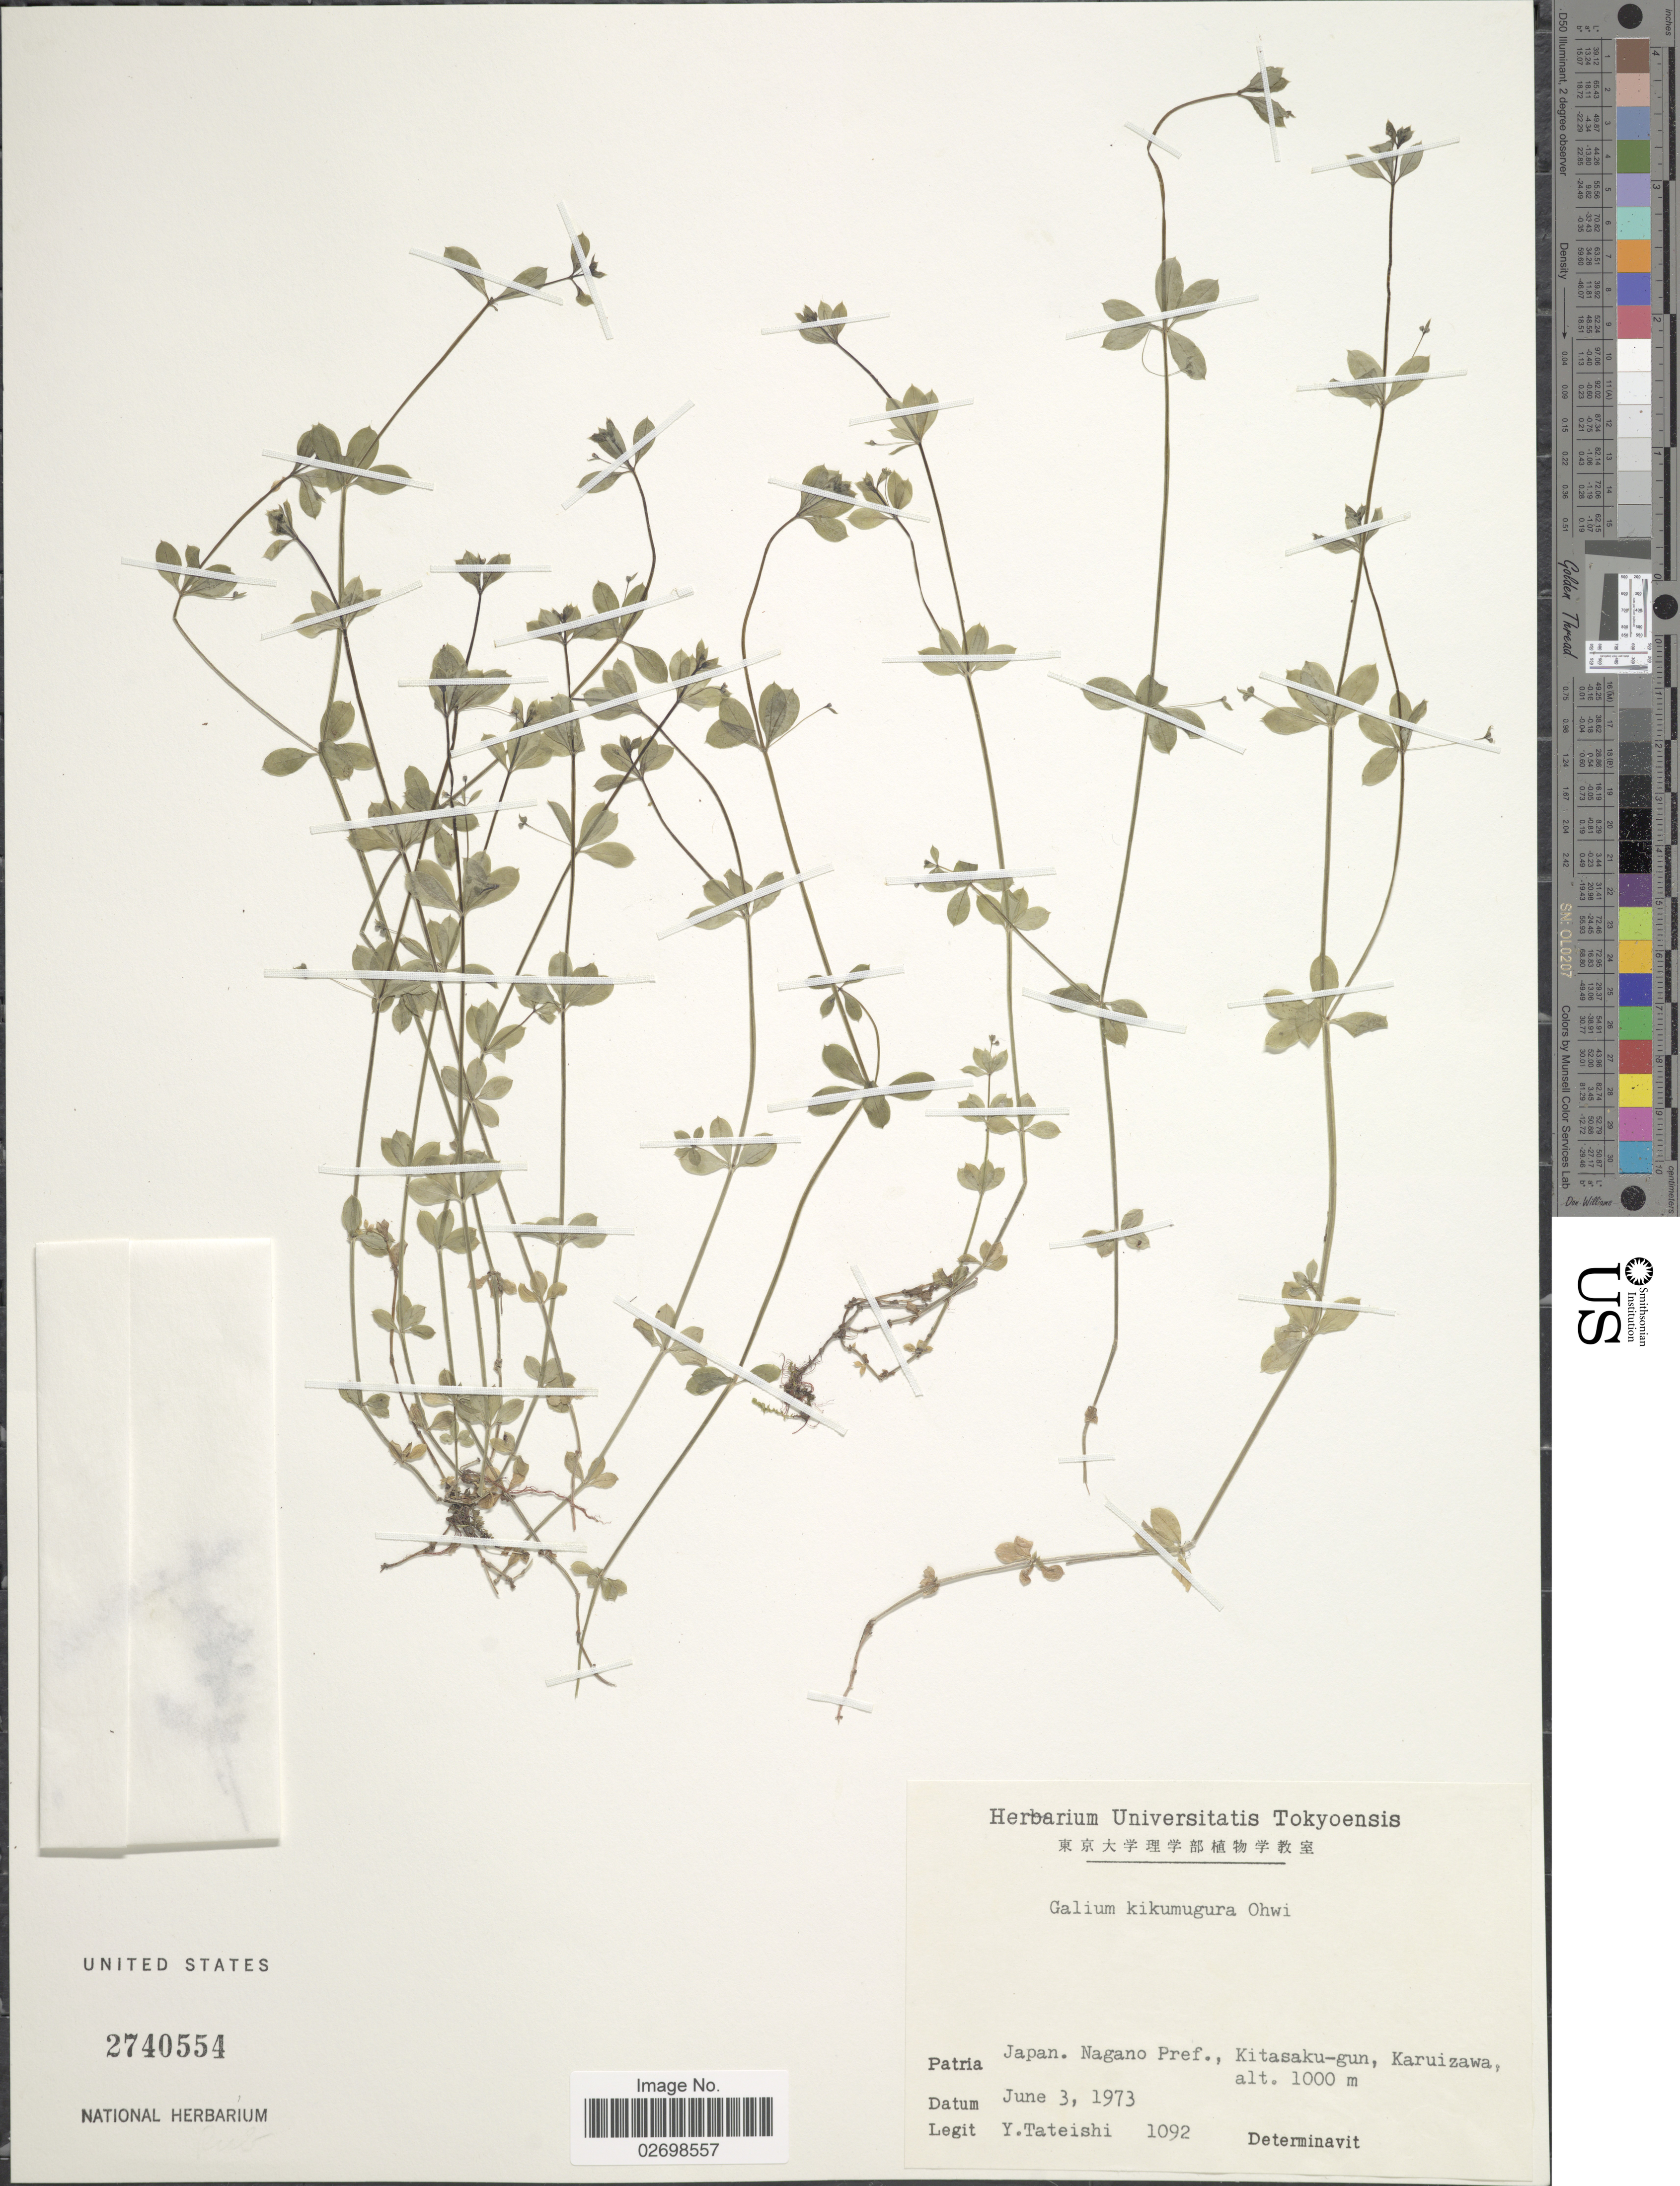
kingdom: Plantae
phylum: Tracheophyta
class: Magnoliopsida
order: Gentianales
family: Rubiaceae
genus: Galium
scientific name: Galium kikumugura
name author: Ohwi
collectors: Y. Tateishi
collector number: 1092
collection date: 1973-06-03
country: Japan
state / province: Nagano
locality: Kitasaku-gun, Karuizawa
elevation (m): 1000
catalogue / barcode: US 2740554